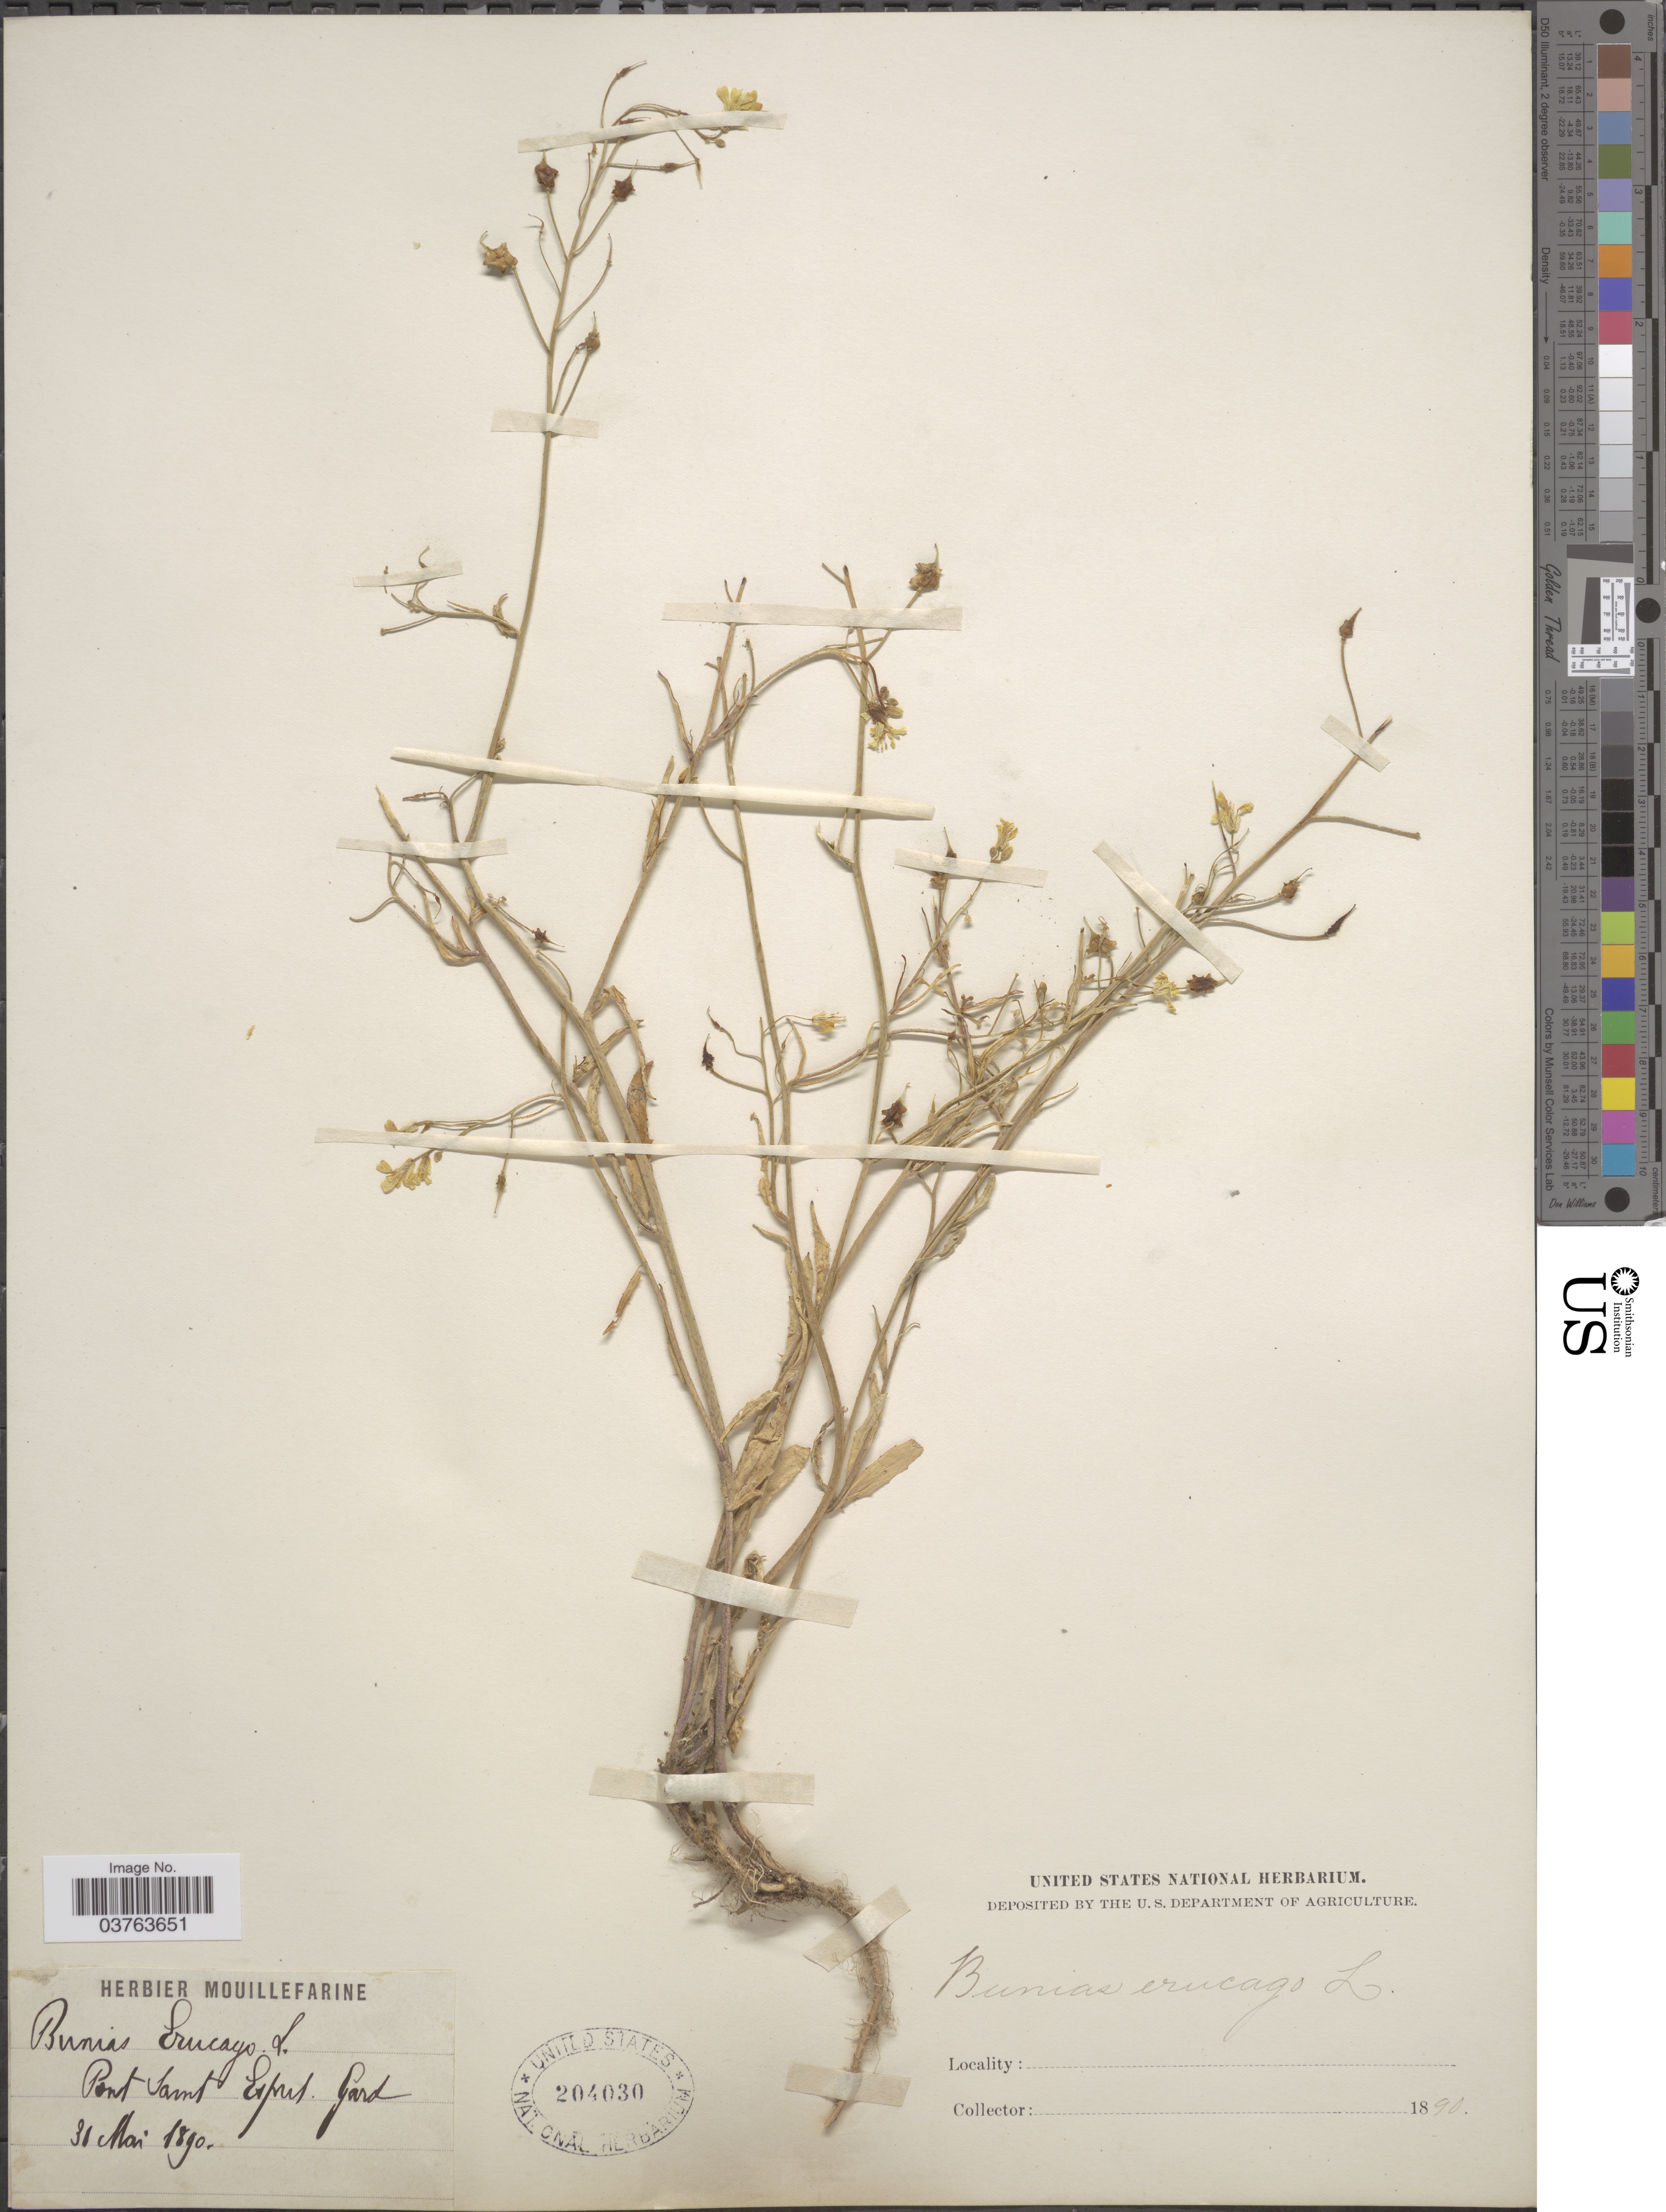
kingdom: Plantae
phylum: Tracheophyta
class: Magnoliopsida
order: Brassicales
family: Brassicaceae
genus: Bunias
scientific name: Bunias erucago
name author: L.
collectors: ex herb. Mouillefarine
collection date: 1890-05-31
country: France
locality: Pont Saint Esprit, Gard.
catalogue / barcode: US 204030